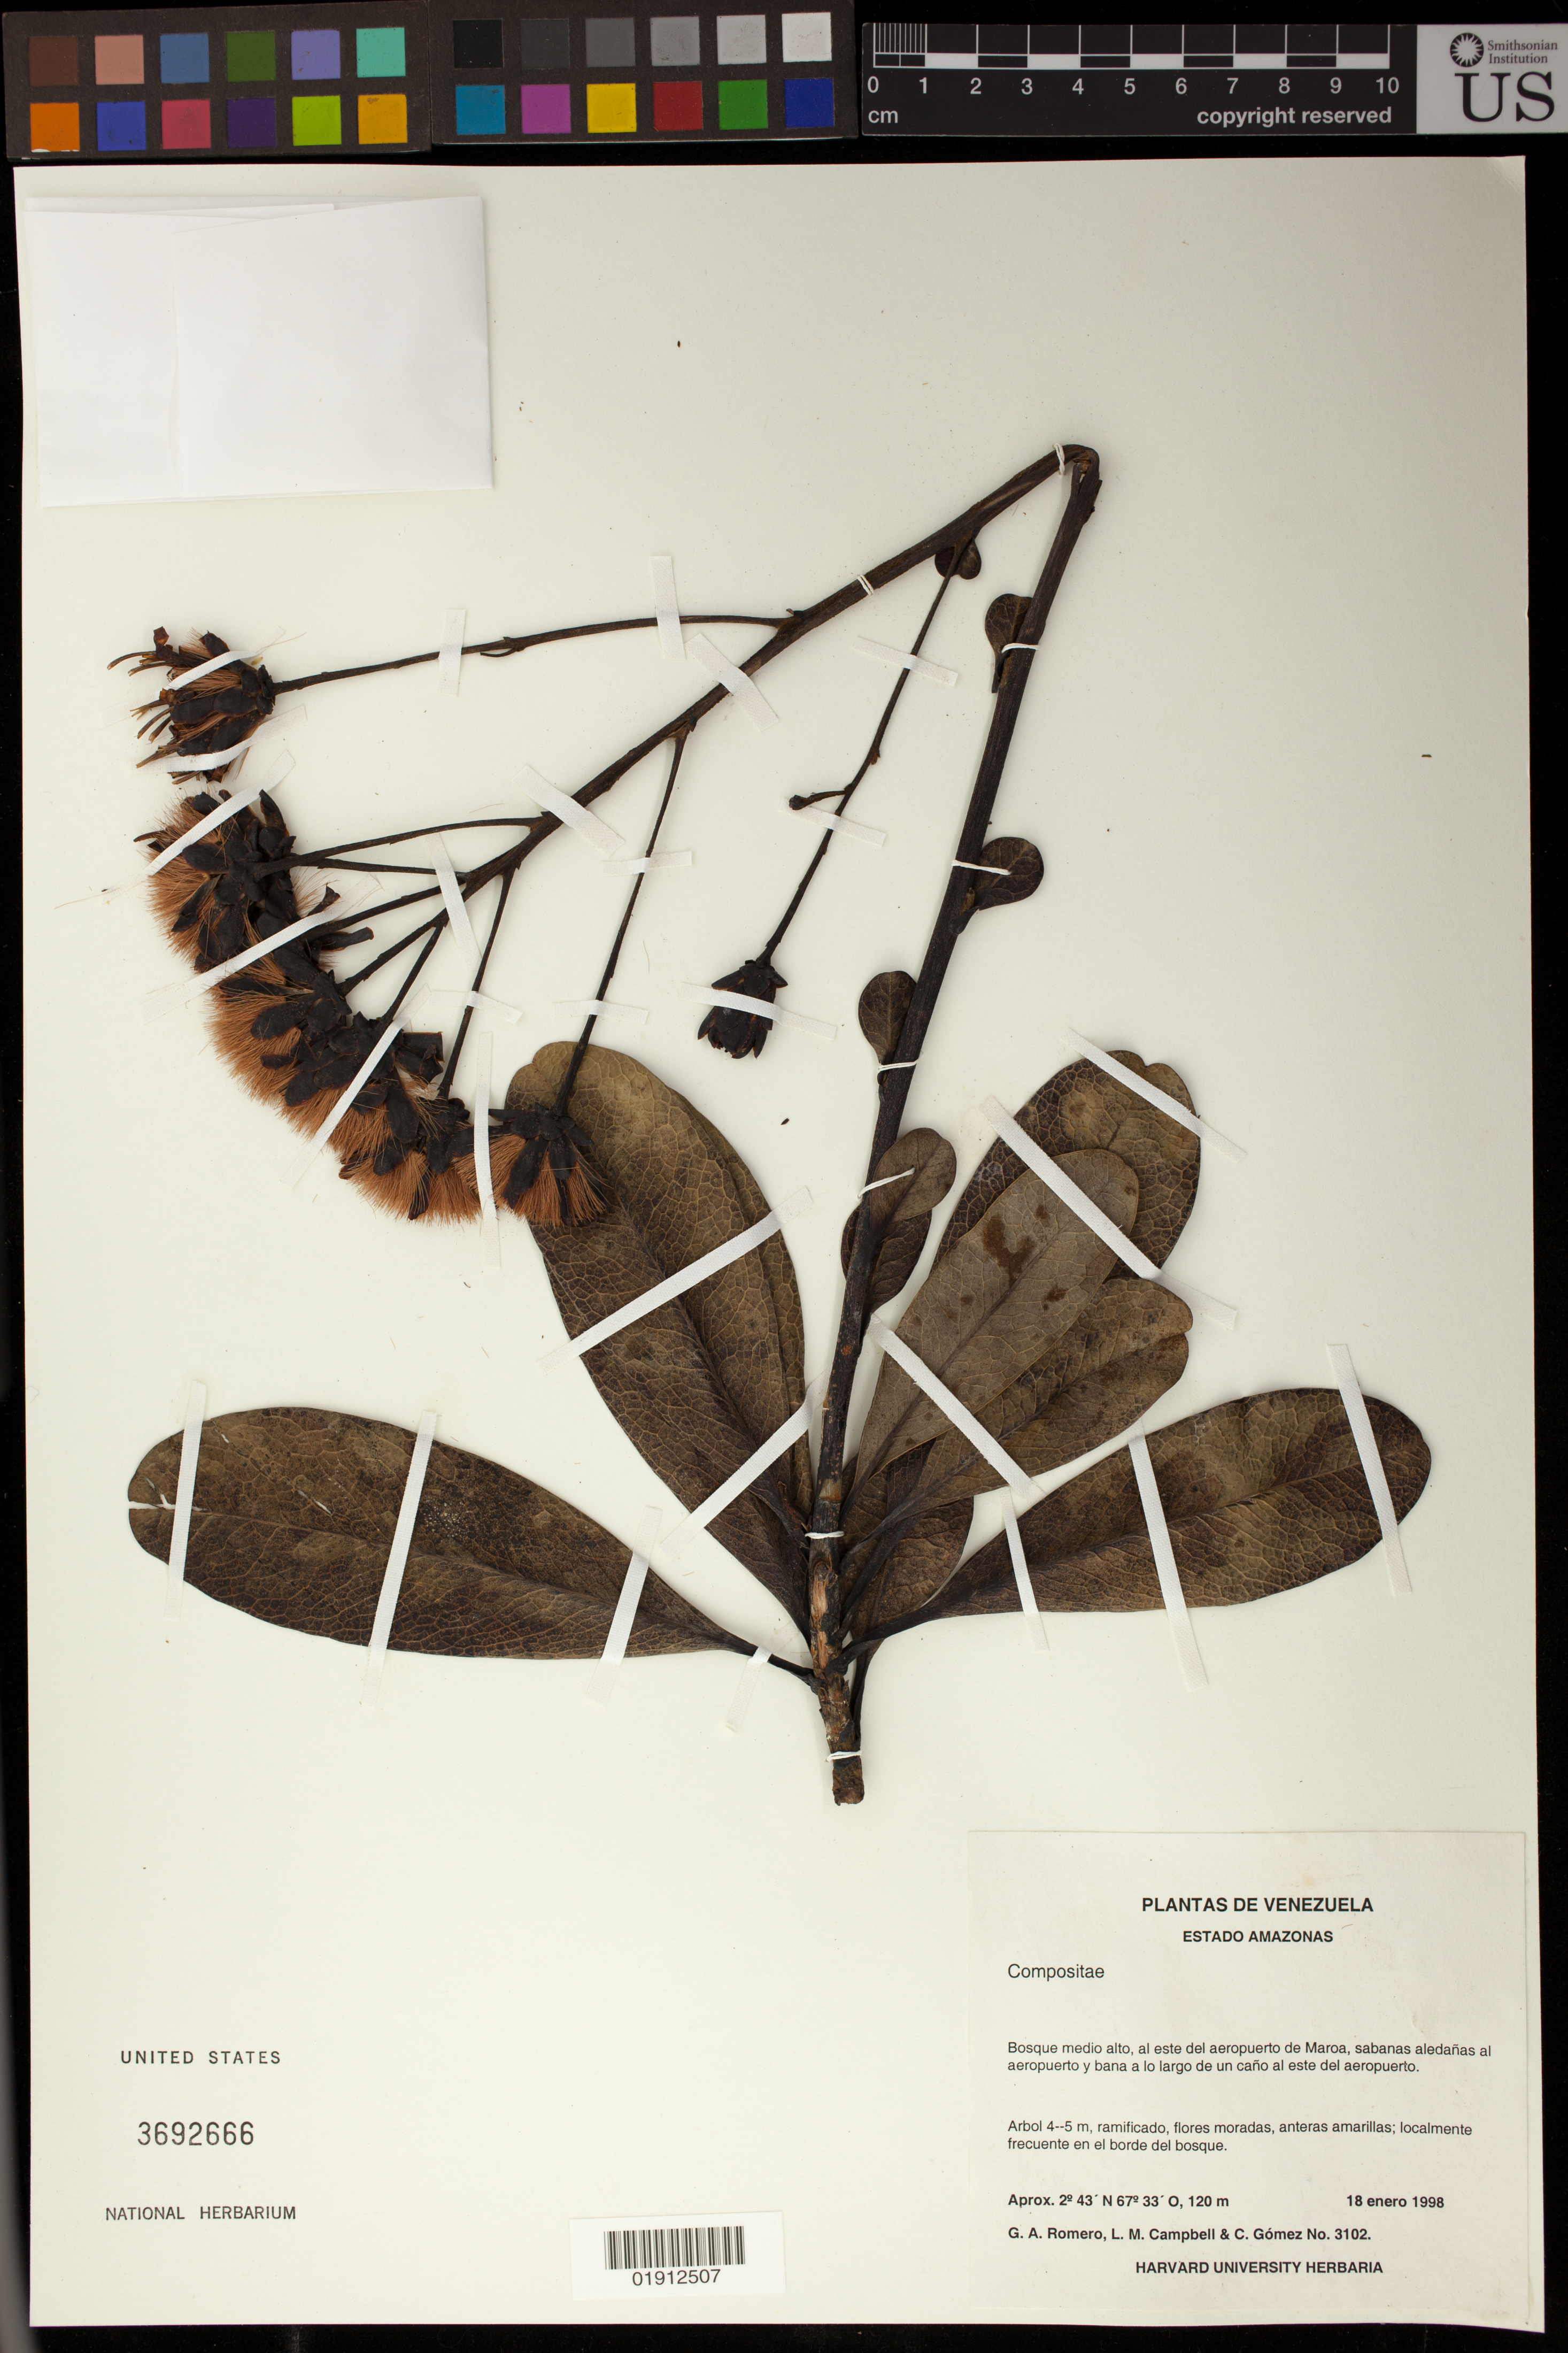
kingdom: Plantae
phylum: Tracheophyta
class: Magnoliopsida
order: Asterales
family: Asteraceae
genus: Gongylolepis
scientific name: Gongylolepis sp.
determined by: Ávila C., Fabio Andrés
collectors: G. A. Romero, L. M. Campbell & C. Gómez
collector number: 3102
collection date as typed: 1 enero 1998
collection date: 1998-01-18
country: Venezuela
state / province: Amazonas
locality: Bosque medio alto, al este del aeropuerto de Maroa, sabanas aledanas al aeropuerto y bana a lo largo de un cano al este del aeropuerto.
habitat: Localmente frecuente en el borde del bosque.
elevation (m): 120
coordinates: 2 43 N, 67 33 O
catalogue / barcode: US 3692666